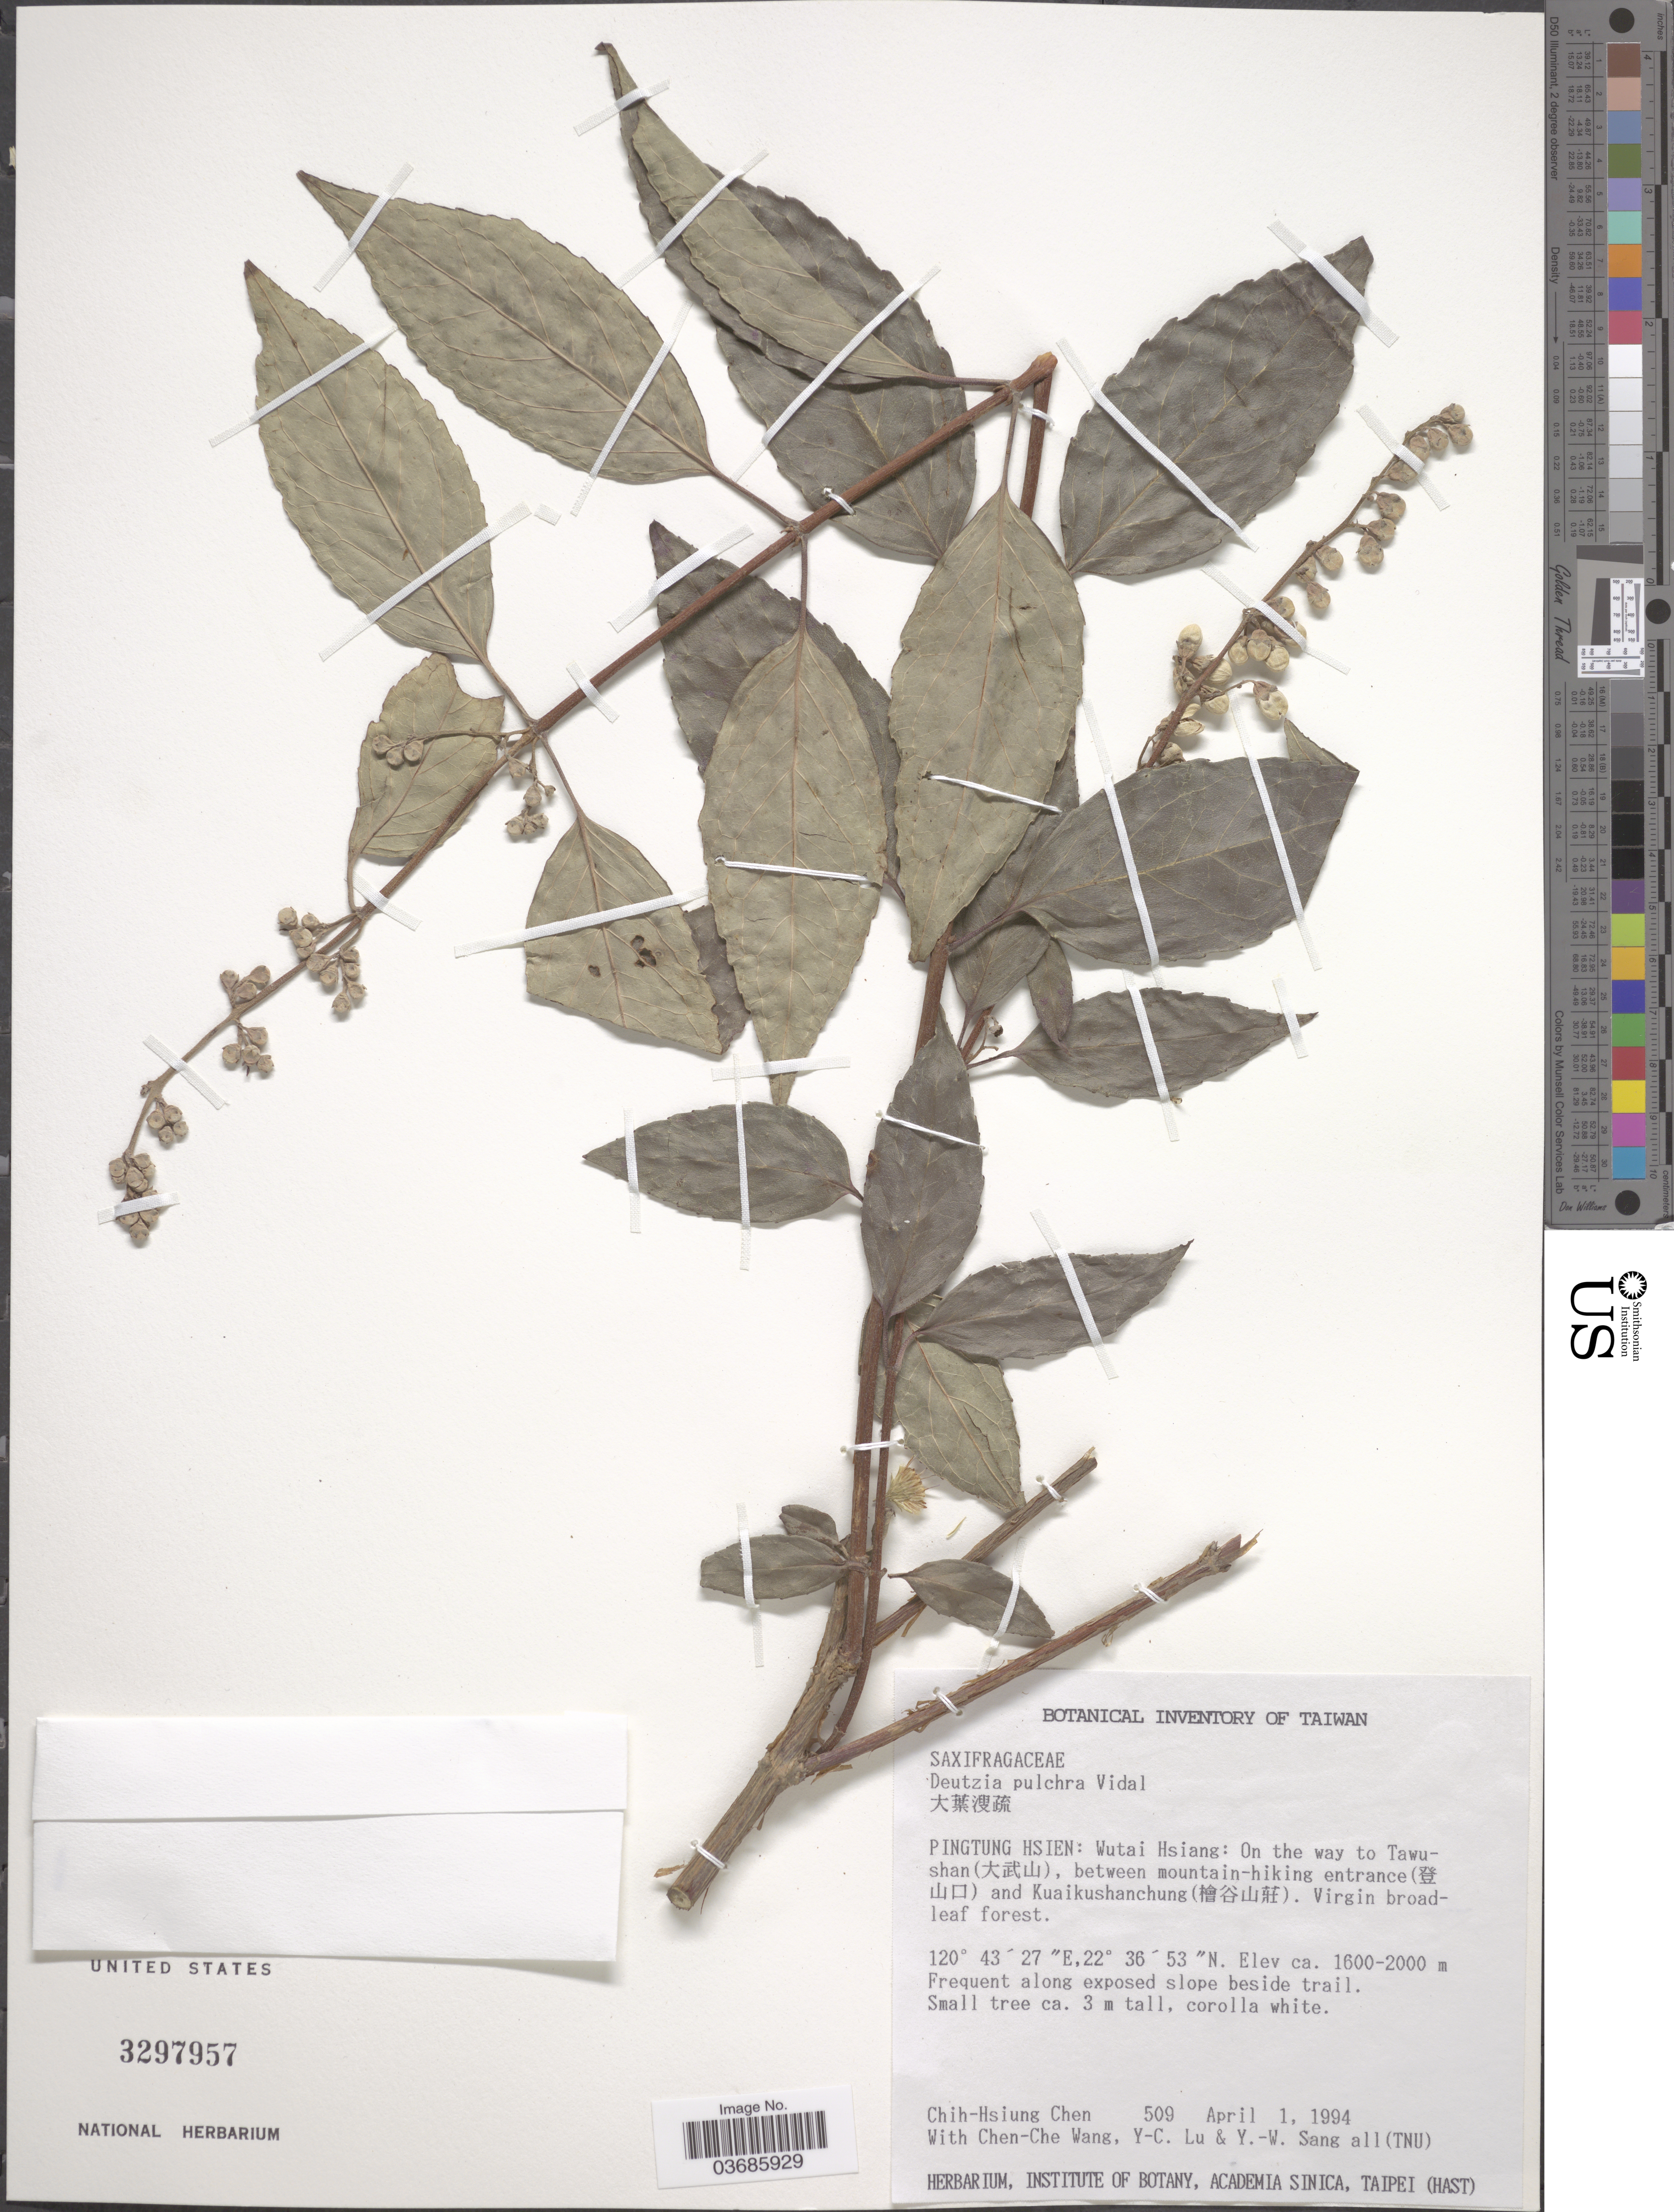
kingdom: Plantae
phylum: Tracheophyta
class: Magnoliopsida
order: Cornales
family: Hydrangeaceae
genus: Deutzia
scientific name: Deutzia pulchra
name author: Vidal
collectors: C.-H. Chen, C. Wang, Y. C. Lu & Y. Sang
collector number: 509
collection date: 1994-04-01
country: Taiwan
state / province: Pingtung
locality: Pingtung Hsien: Wutai Hsiang: On the way to Tawushan (X), between mountain-hiking entrance (X) and Kuaikushanchung (X).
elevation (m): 1600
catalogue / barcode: US 3297957